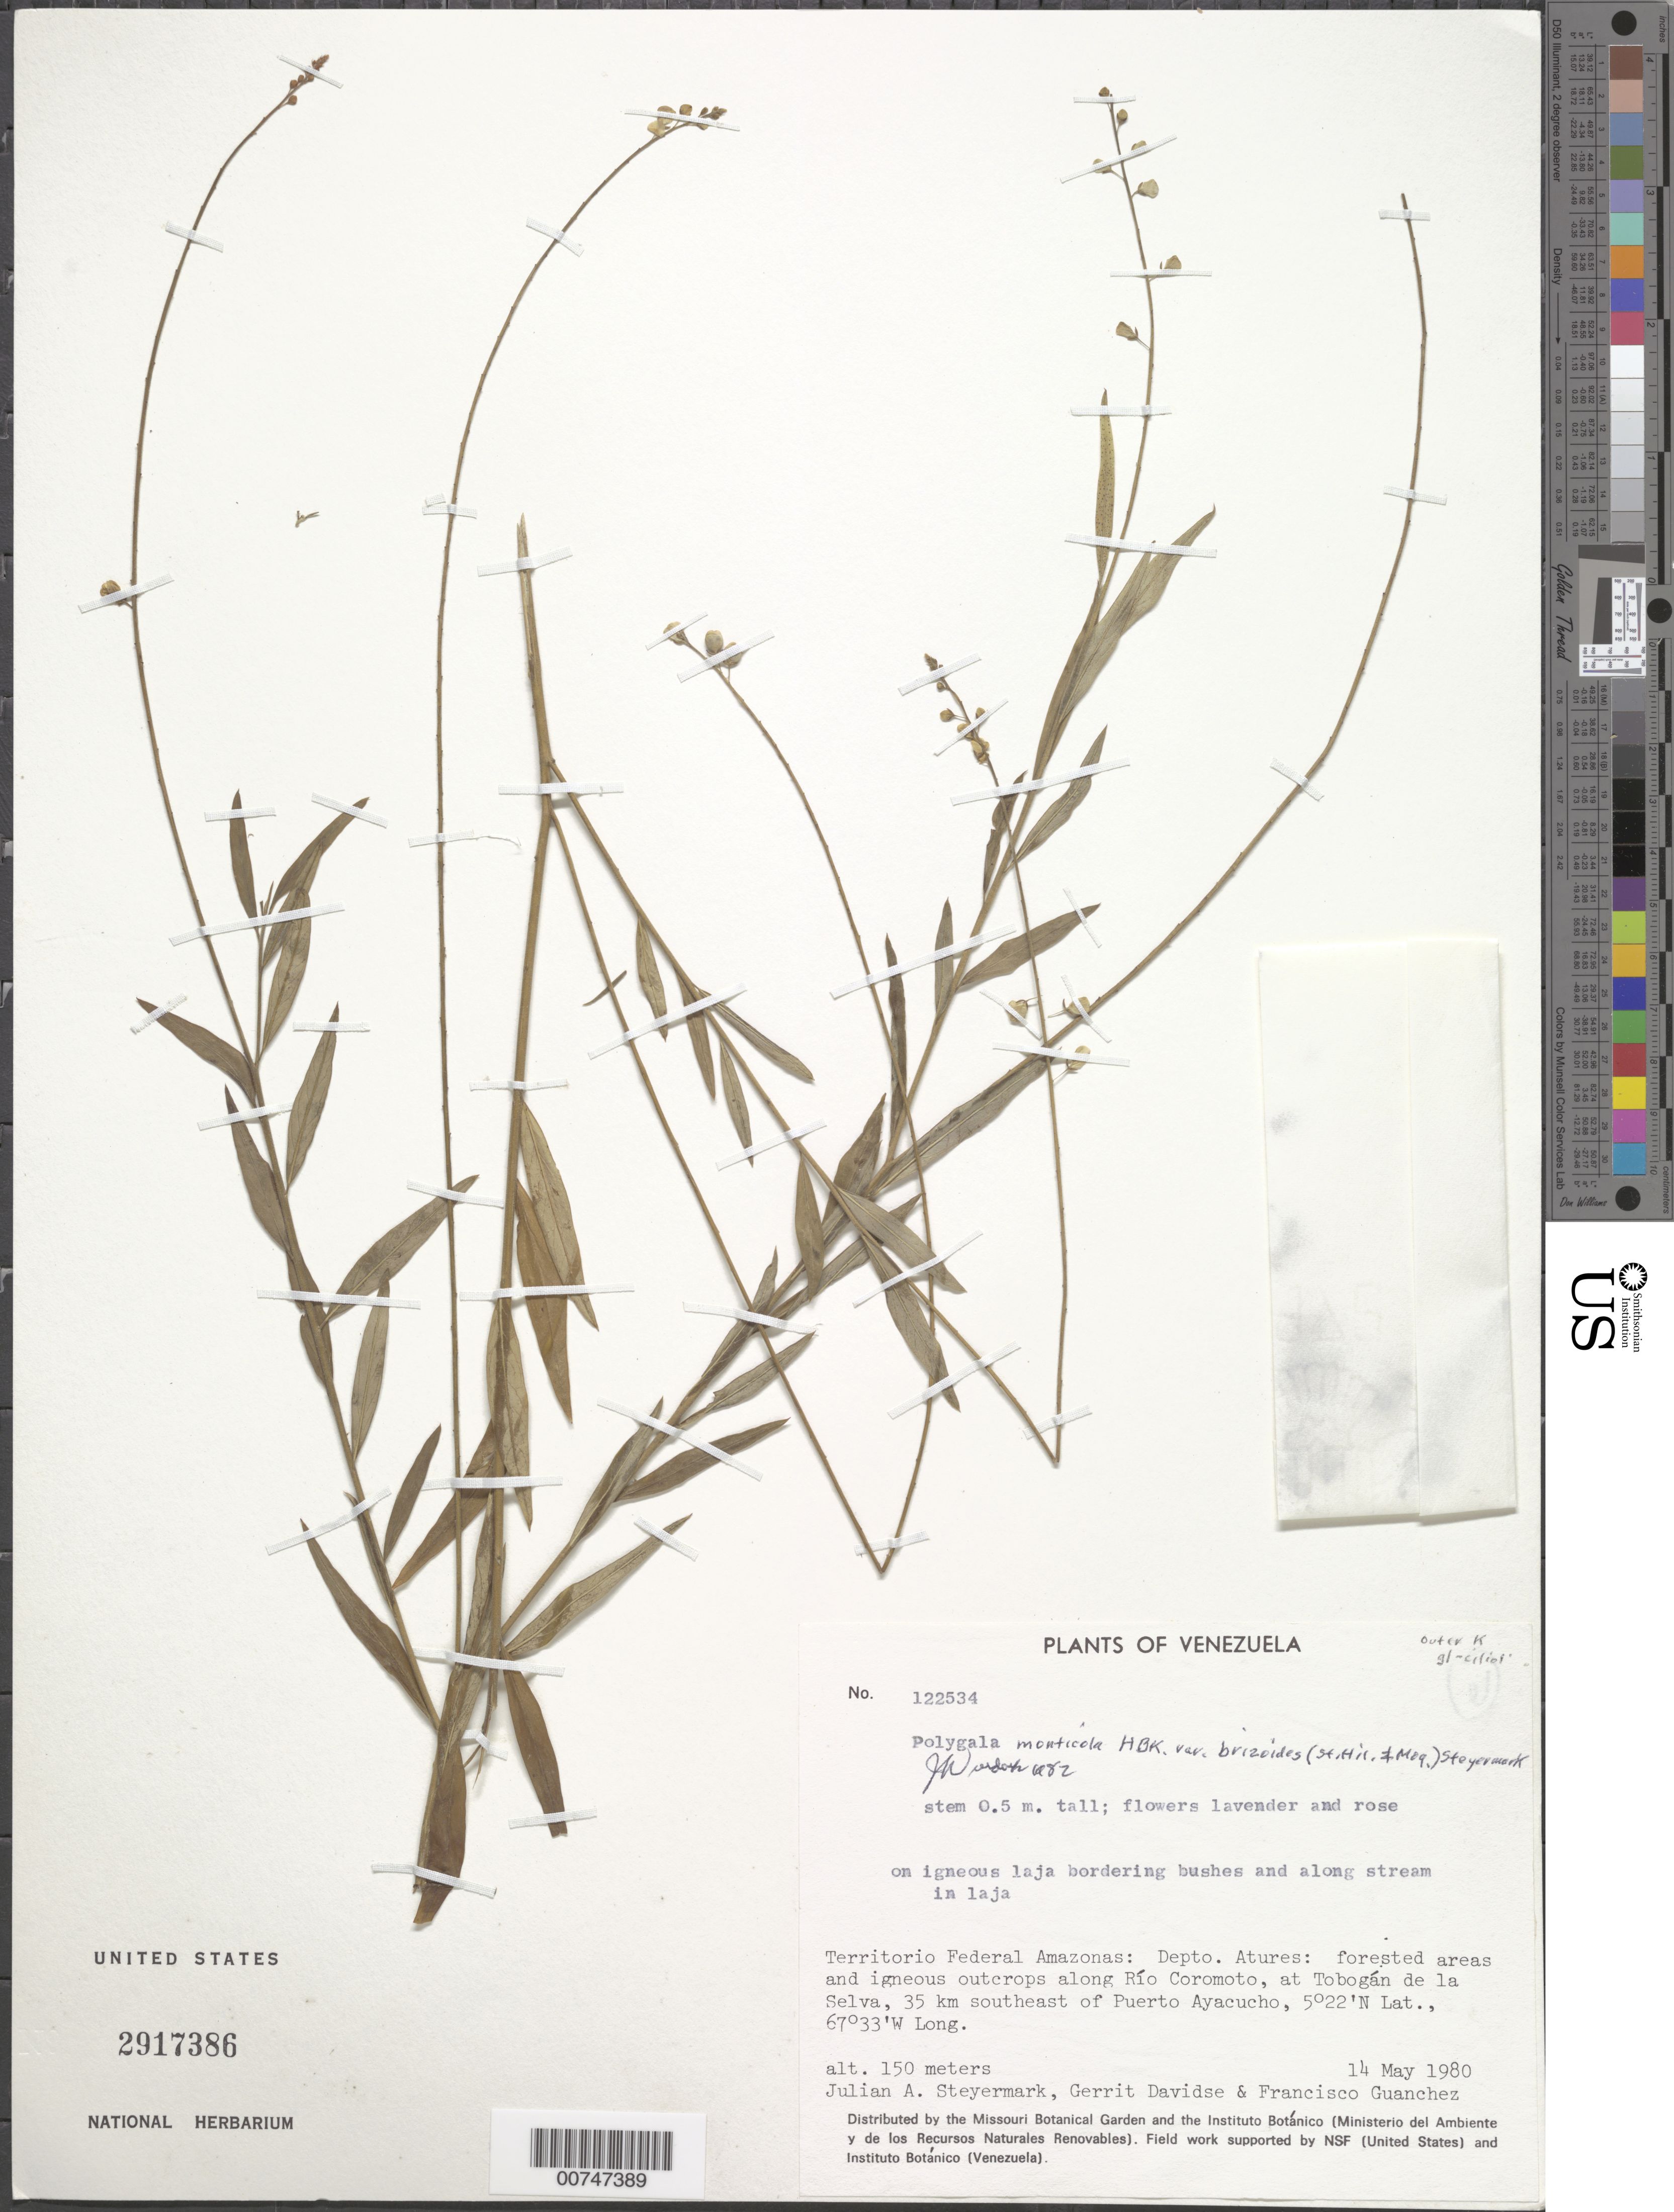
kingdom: Plantae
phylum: Tracheophyta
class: Magnoliopsida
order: Fabales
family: Polygalaceae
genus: Asemeia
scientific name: Asemeia violacea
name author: (Aubl.) J.F.B. Pastore & J.R. Abbott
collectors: J. Steyermark, G. Davidse & F. Guánchez M.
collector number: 122534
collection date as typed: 14-May-80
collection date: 1980-05-14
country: Venezuela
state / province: Amazonas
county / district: Atures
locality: Río Coromoto, at Tobogan de la Selva, 35 km SE of Puerto Ayacucho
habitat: Igneous laja bordering bushes and along stream in laja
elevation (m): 150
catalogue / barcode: US 2917386